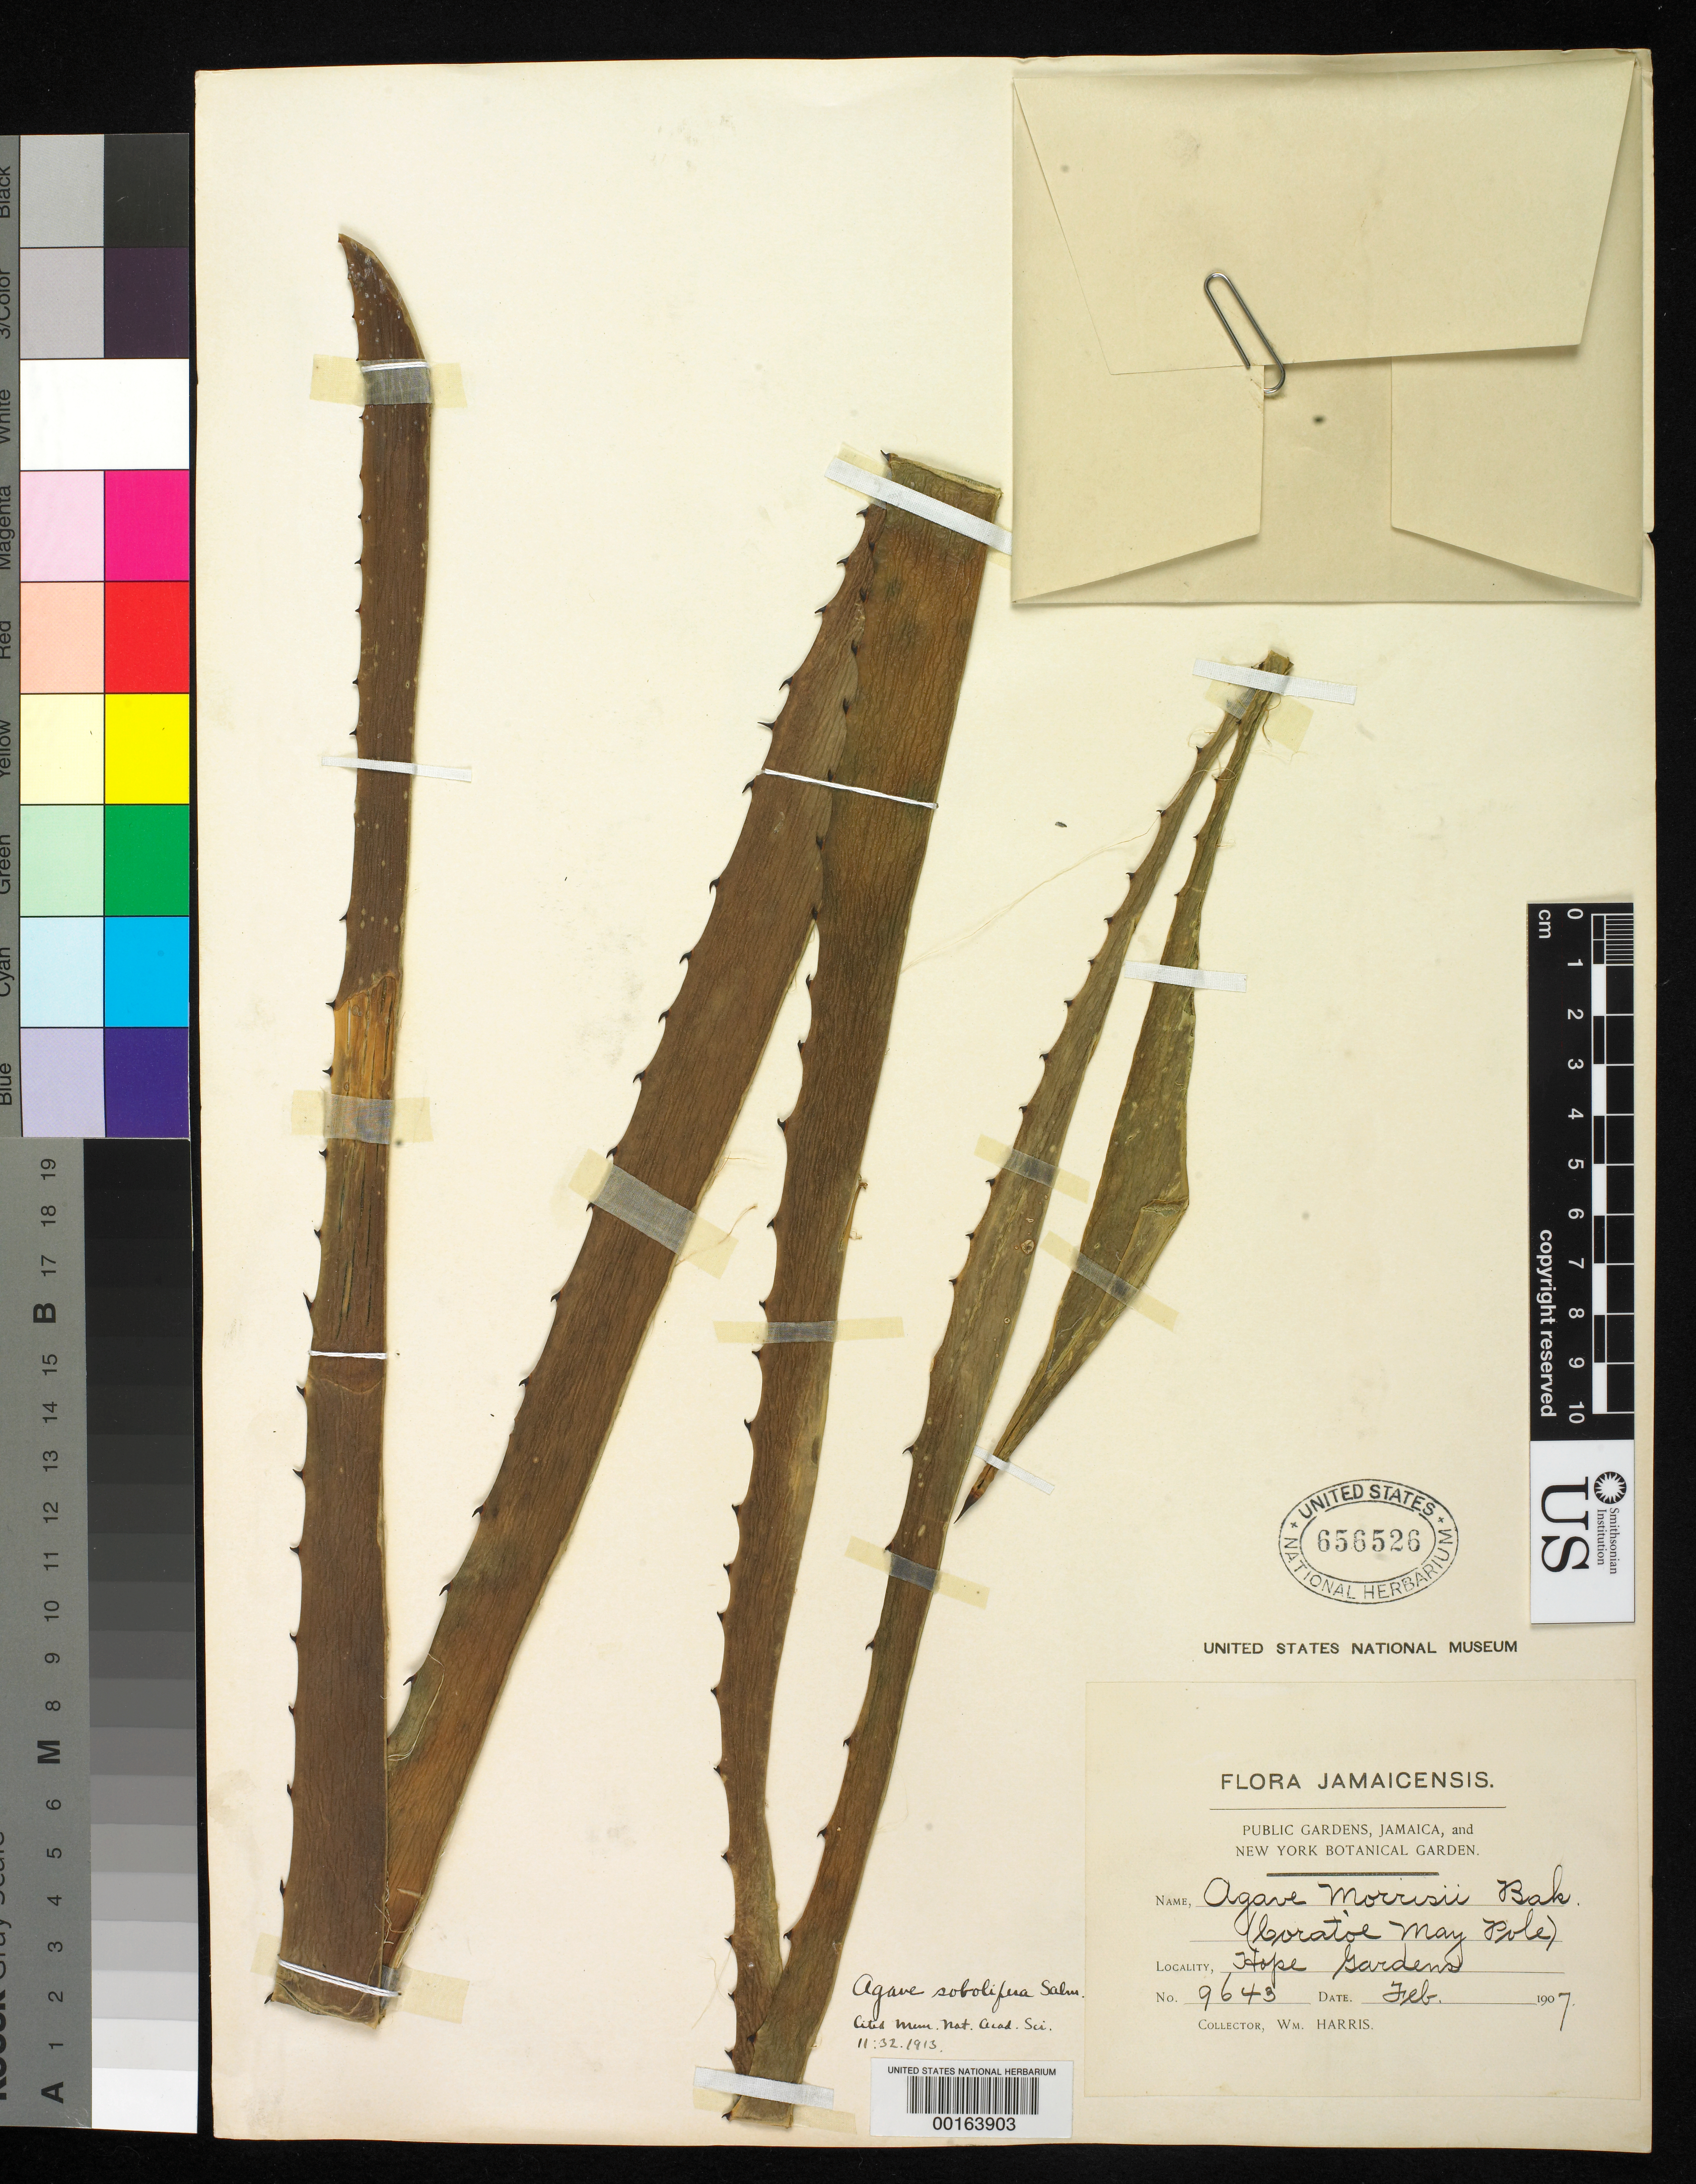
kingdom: Plantae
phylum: Tracheophyta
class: Liliopsida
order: Asparagales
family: Asparagaceae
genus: Agave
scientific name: Agave morrisii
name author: Baker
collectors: W. H. Harris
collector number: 9643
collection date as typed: Feb 1907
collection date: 1907-02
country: Jamaica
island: Greater Antilles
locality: Hope gardens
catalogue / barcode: US 656526